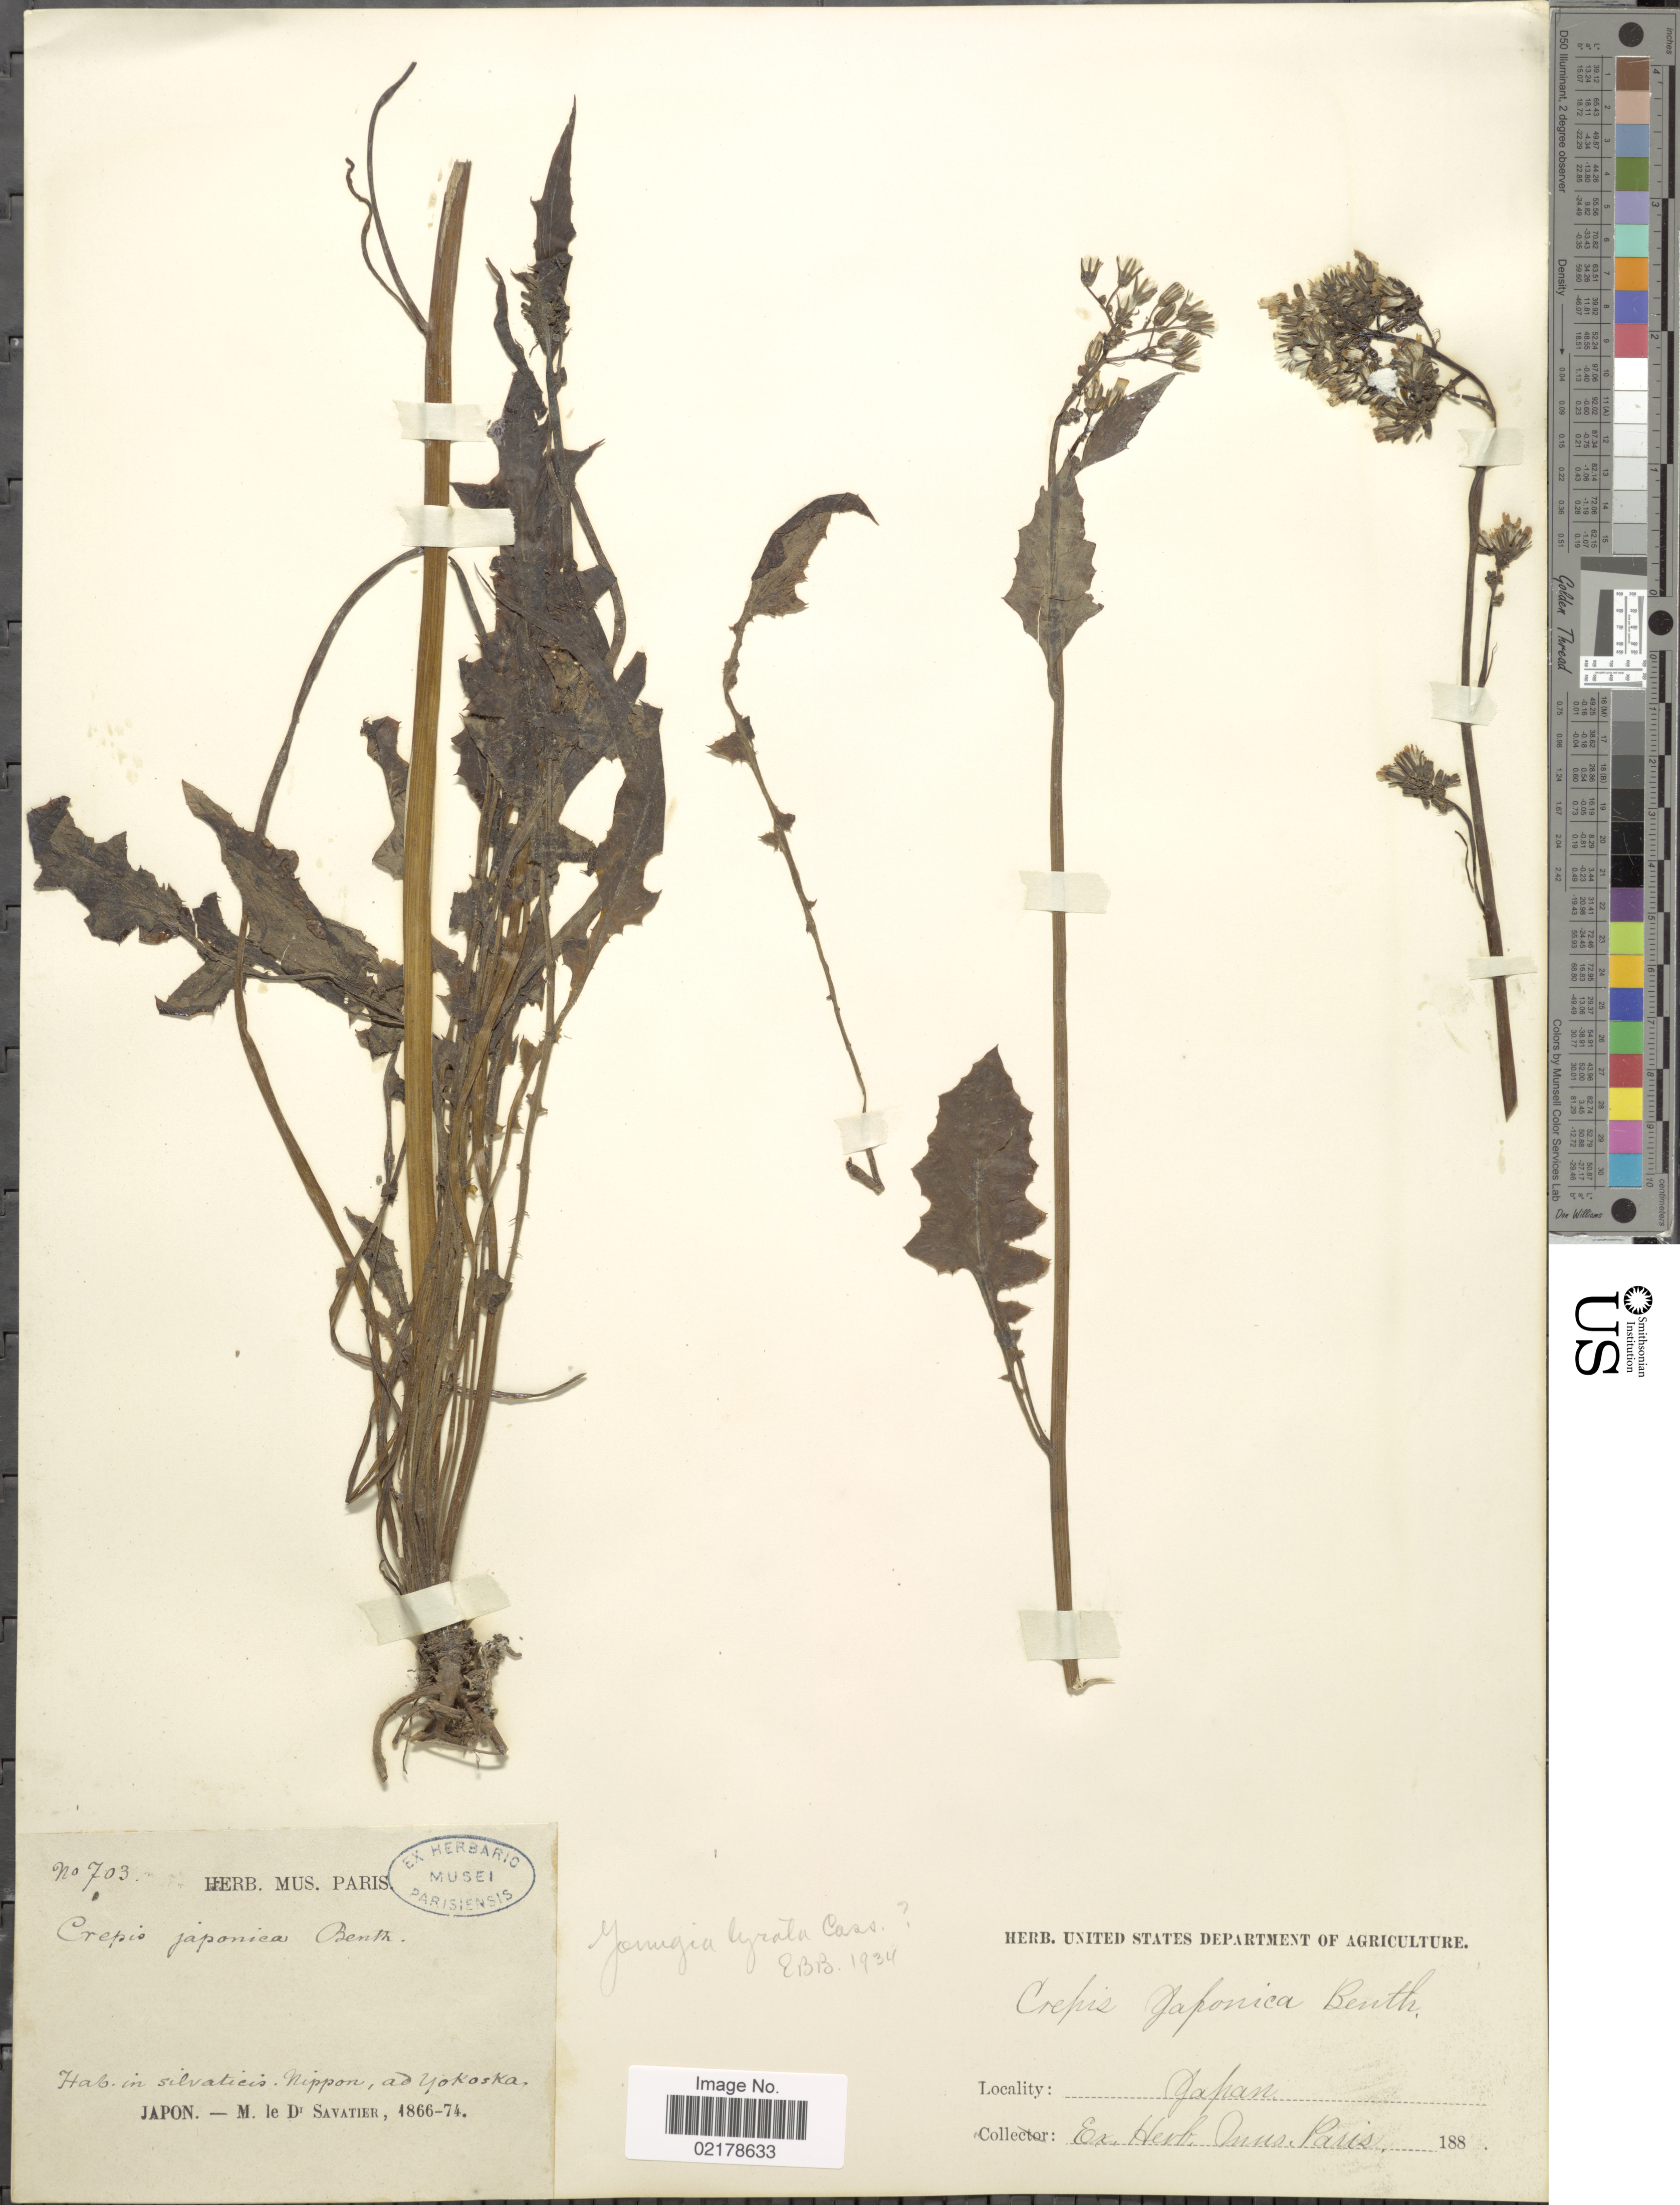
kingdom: Plantae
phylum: Tracheophyta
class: Magnoliopsida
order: Asterales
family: Asteraceae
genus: Youngia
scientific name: Youngia japonica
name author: (L.) DC.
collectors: M. Savatier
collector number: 703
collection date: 1866/1874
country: Japan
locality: In silvaticis Nippon, ad Yokosuka